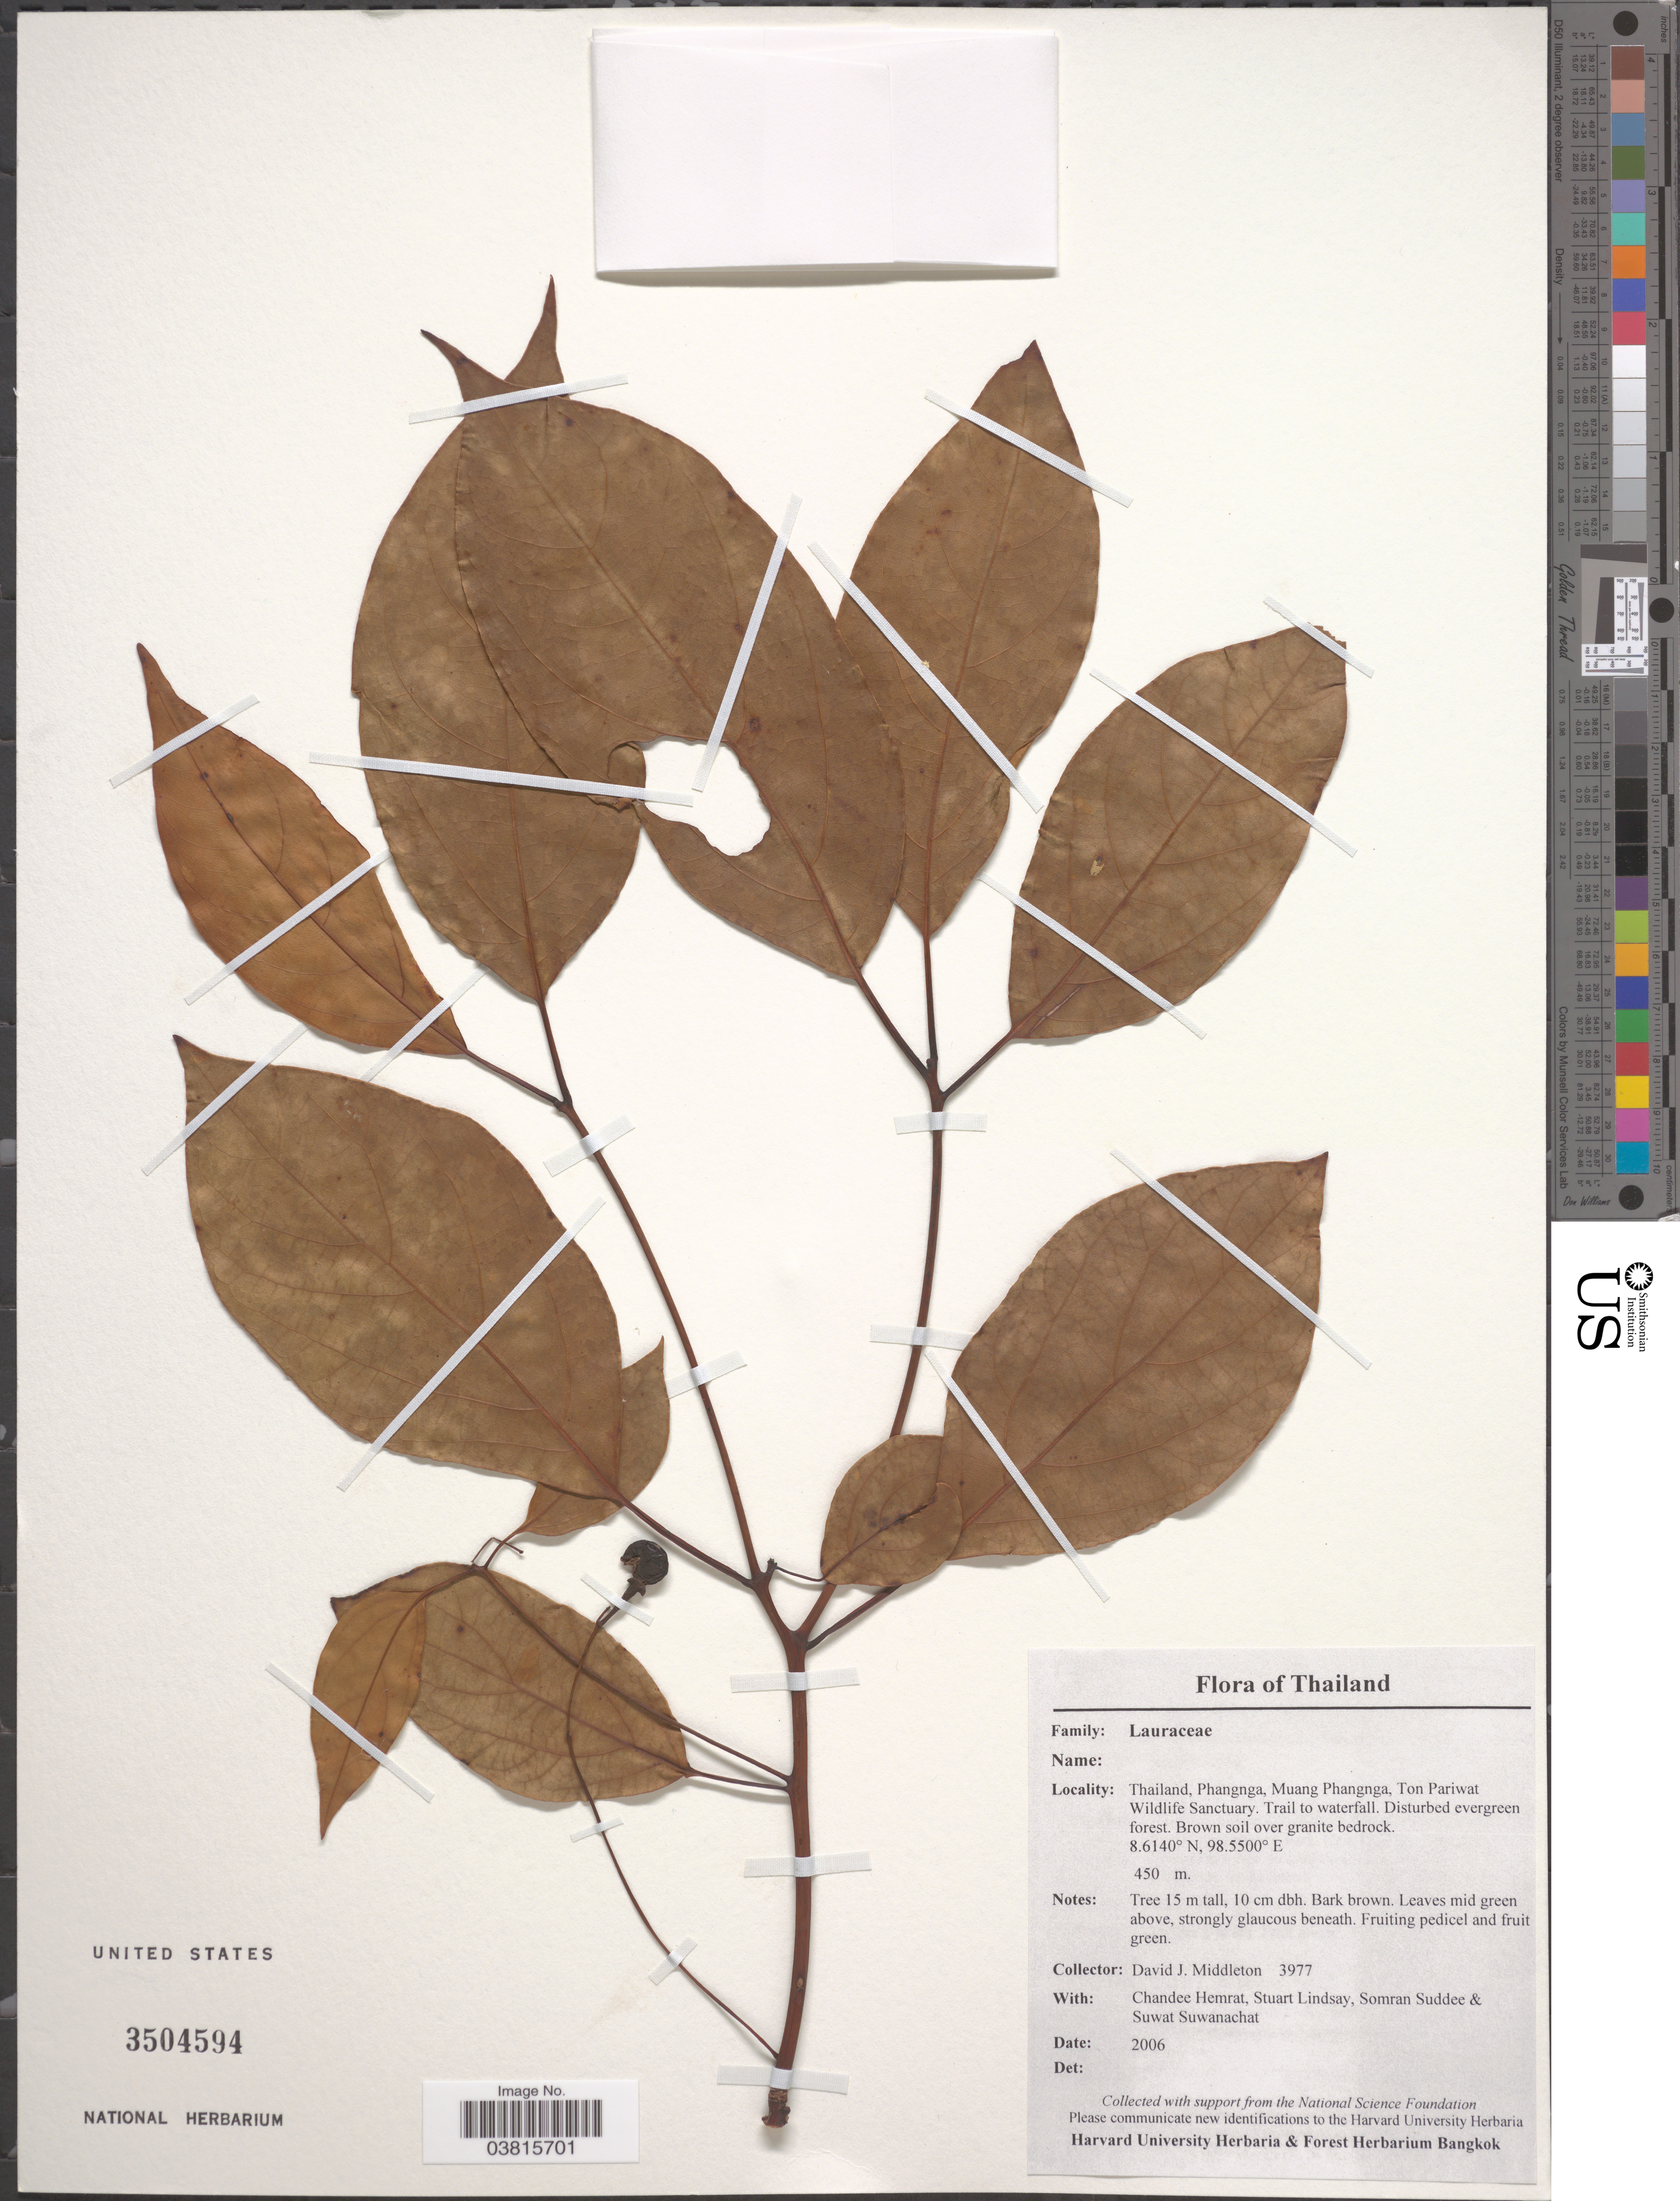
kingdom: Plantae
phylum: Tracheophyta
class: Magnoliopsida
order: Laurales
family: Lauraceae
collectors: D. J. Middleton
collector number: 3977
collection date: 2006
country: Thailand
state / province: Phang Nga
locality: Phangnga, Muang Phangnga, Ton Pariwat Wildlife Sanctuary. Trail to waterfall.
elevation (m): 450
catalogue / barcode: US 3504594